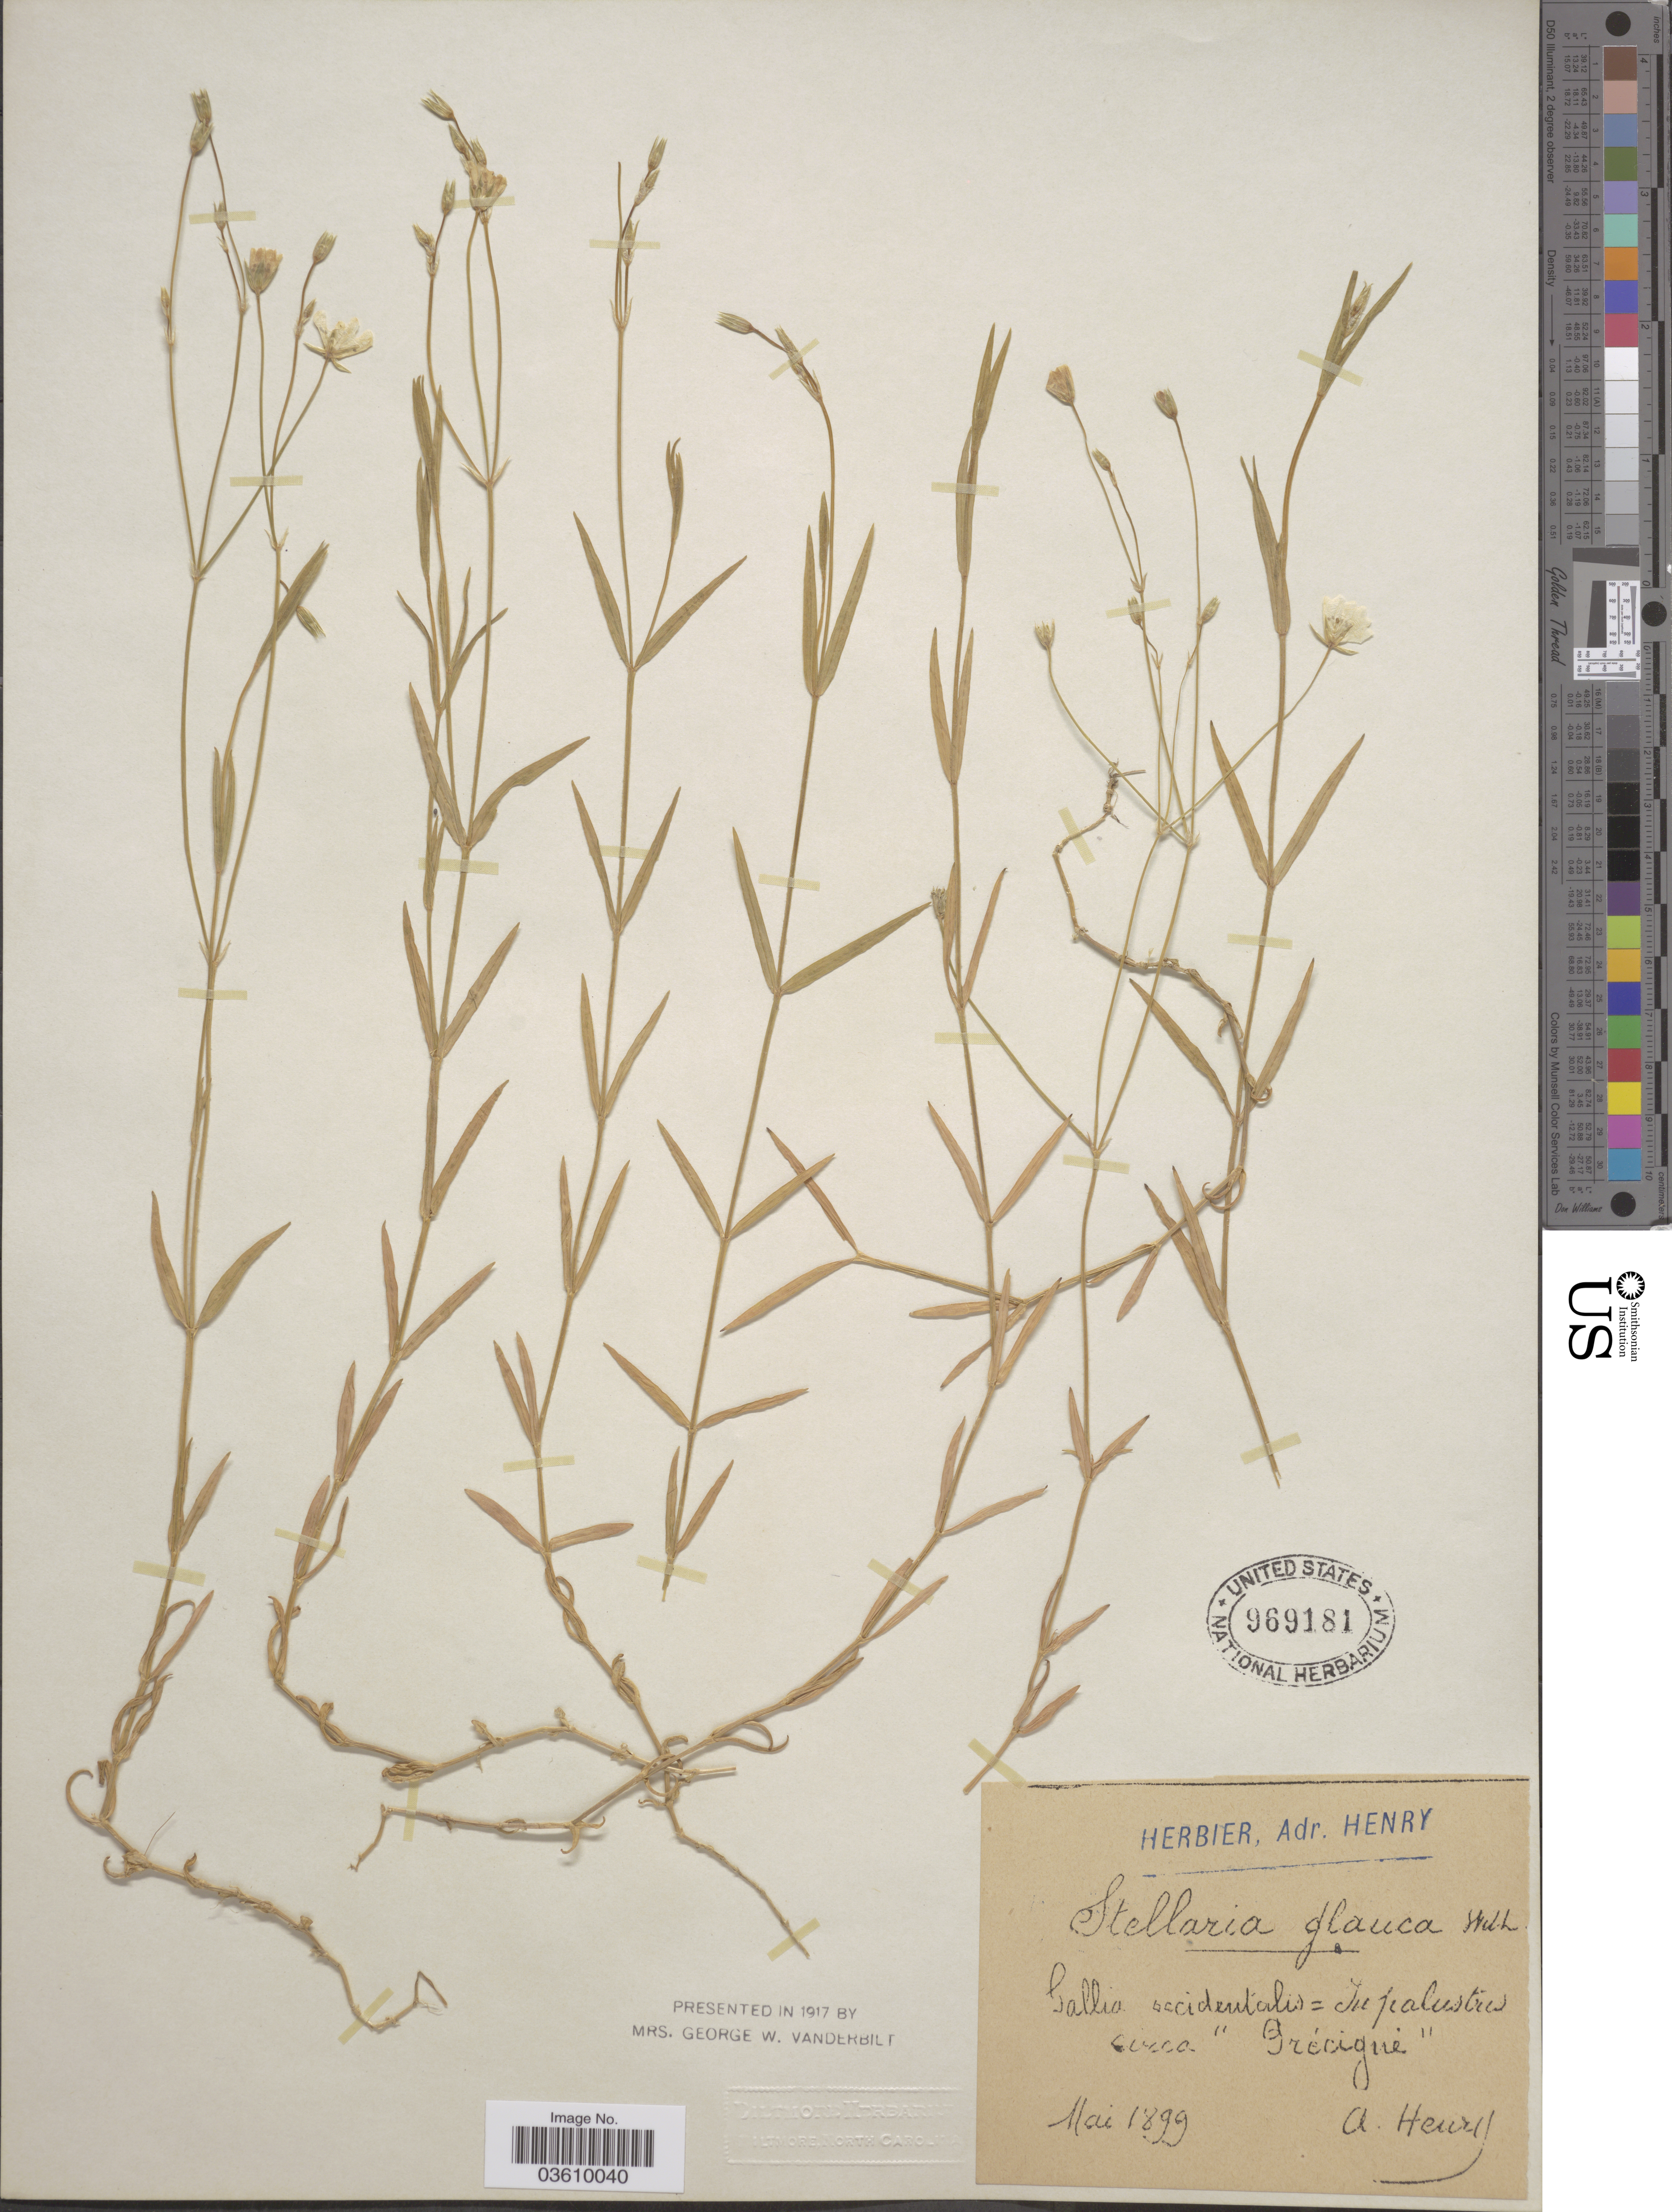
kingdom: Plantae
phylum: Tracheophyta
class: Magnoliopsida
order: Caryophyllales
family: Caryophyllaceae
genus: Stellaria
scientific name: Stellaria glauca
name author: With.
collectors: A. Henry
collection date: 1899-05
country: France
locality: Gallia occidentalis = In palustres circa "Grécigue".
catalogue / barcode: US 969181